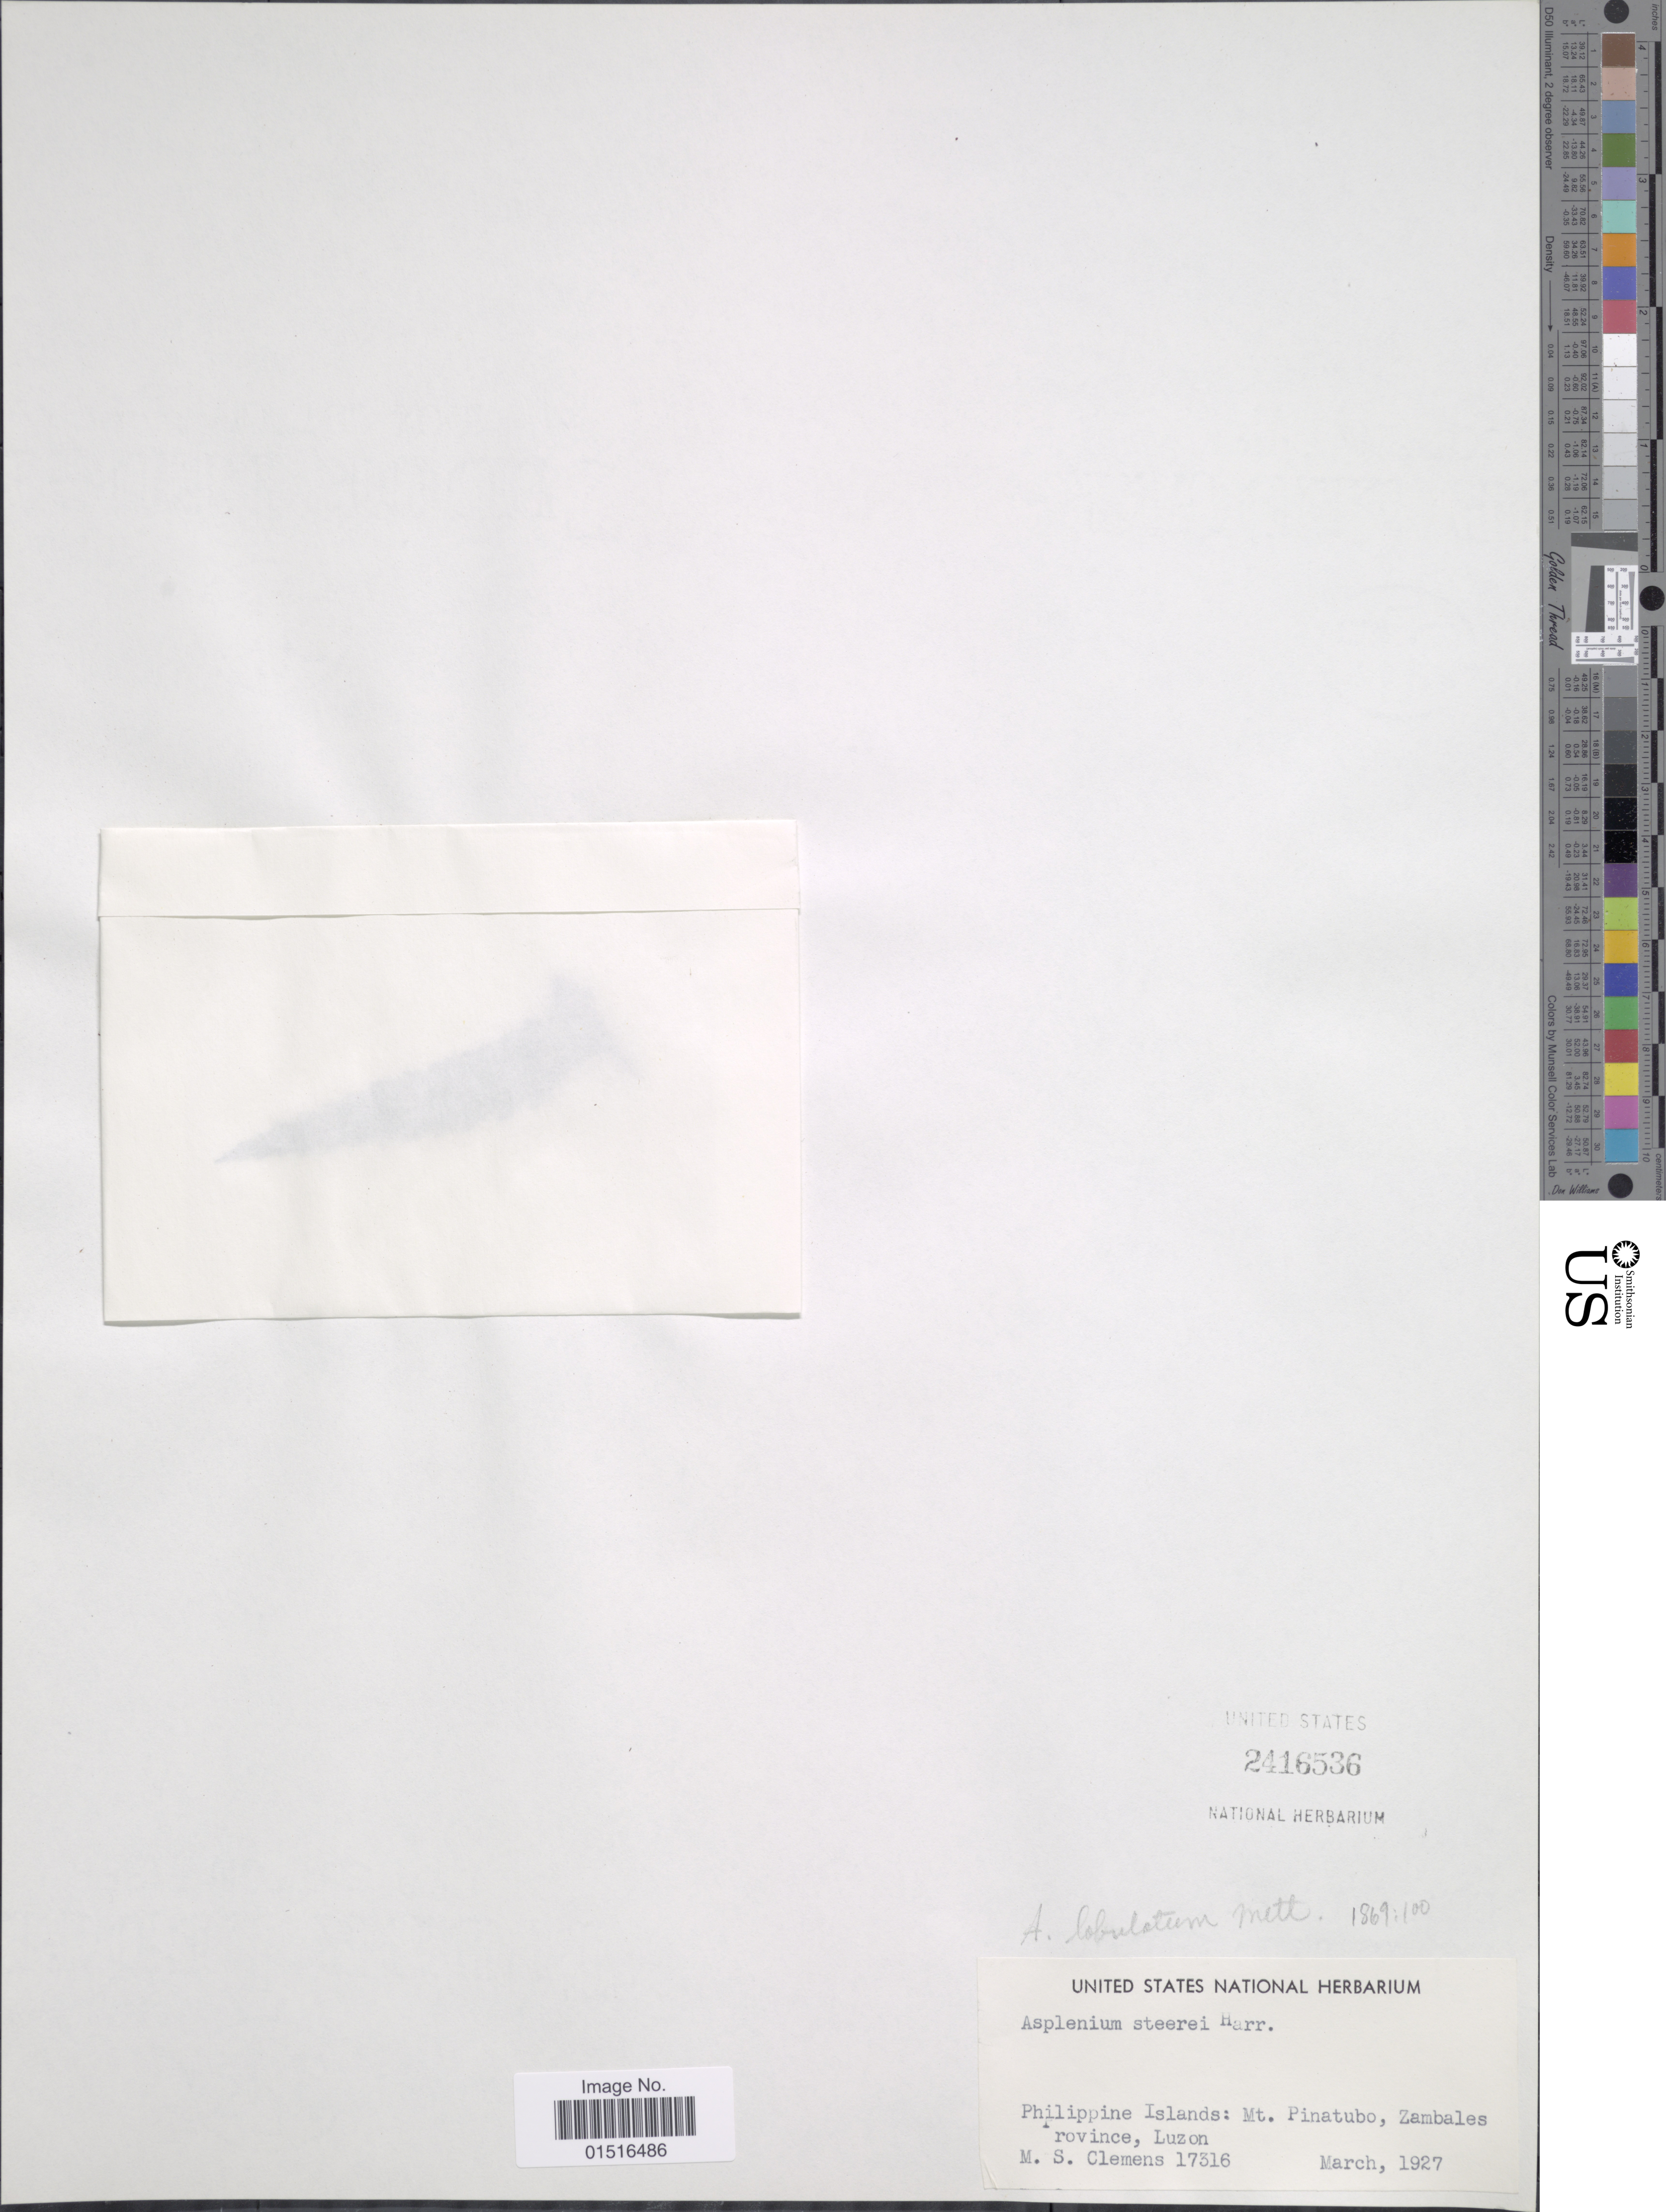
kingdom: Plantae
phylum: Tracheophyta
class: Polypodiopsida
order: Polypodiales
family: Aspleniaceae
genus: Asplenium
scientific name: Asplenium lobulatum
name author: Mett.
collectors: M. S. Clemens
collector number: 17316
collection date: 1927-03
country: Philippines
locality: Philippine Islands: Mt. Pinatubo, Zambales province, Luzon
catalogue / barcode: US 2416536